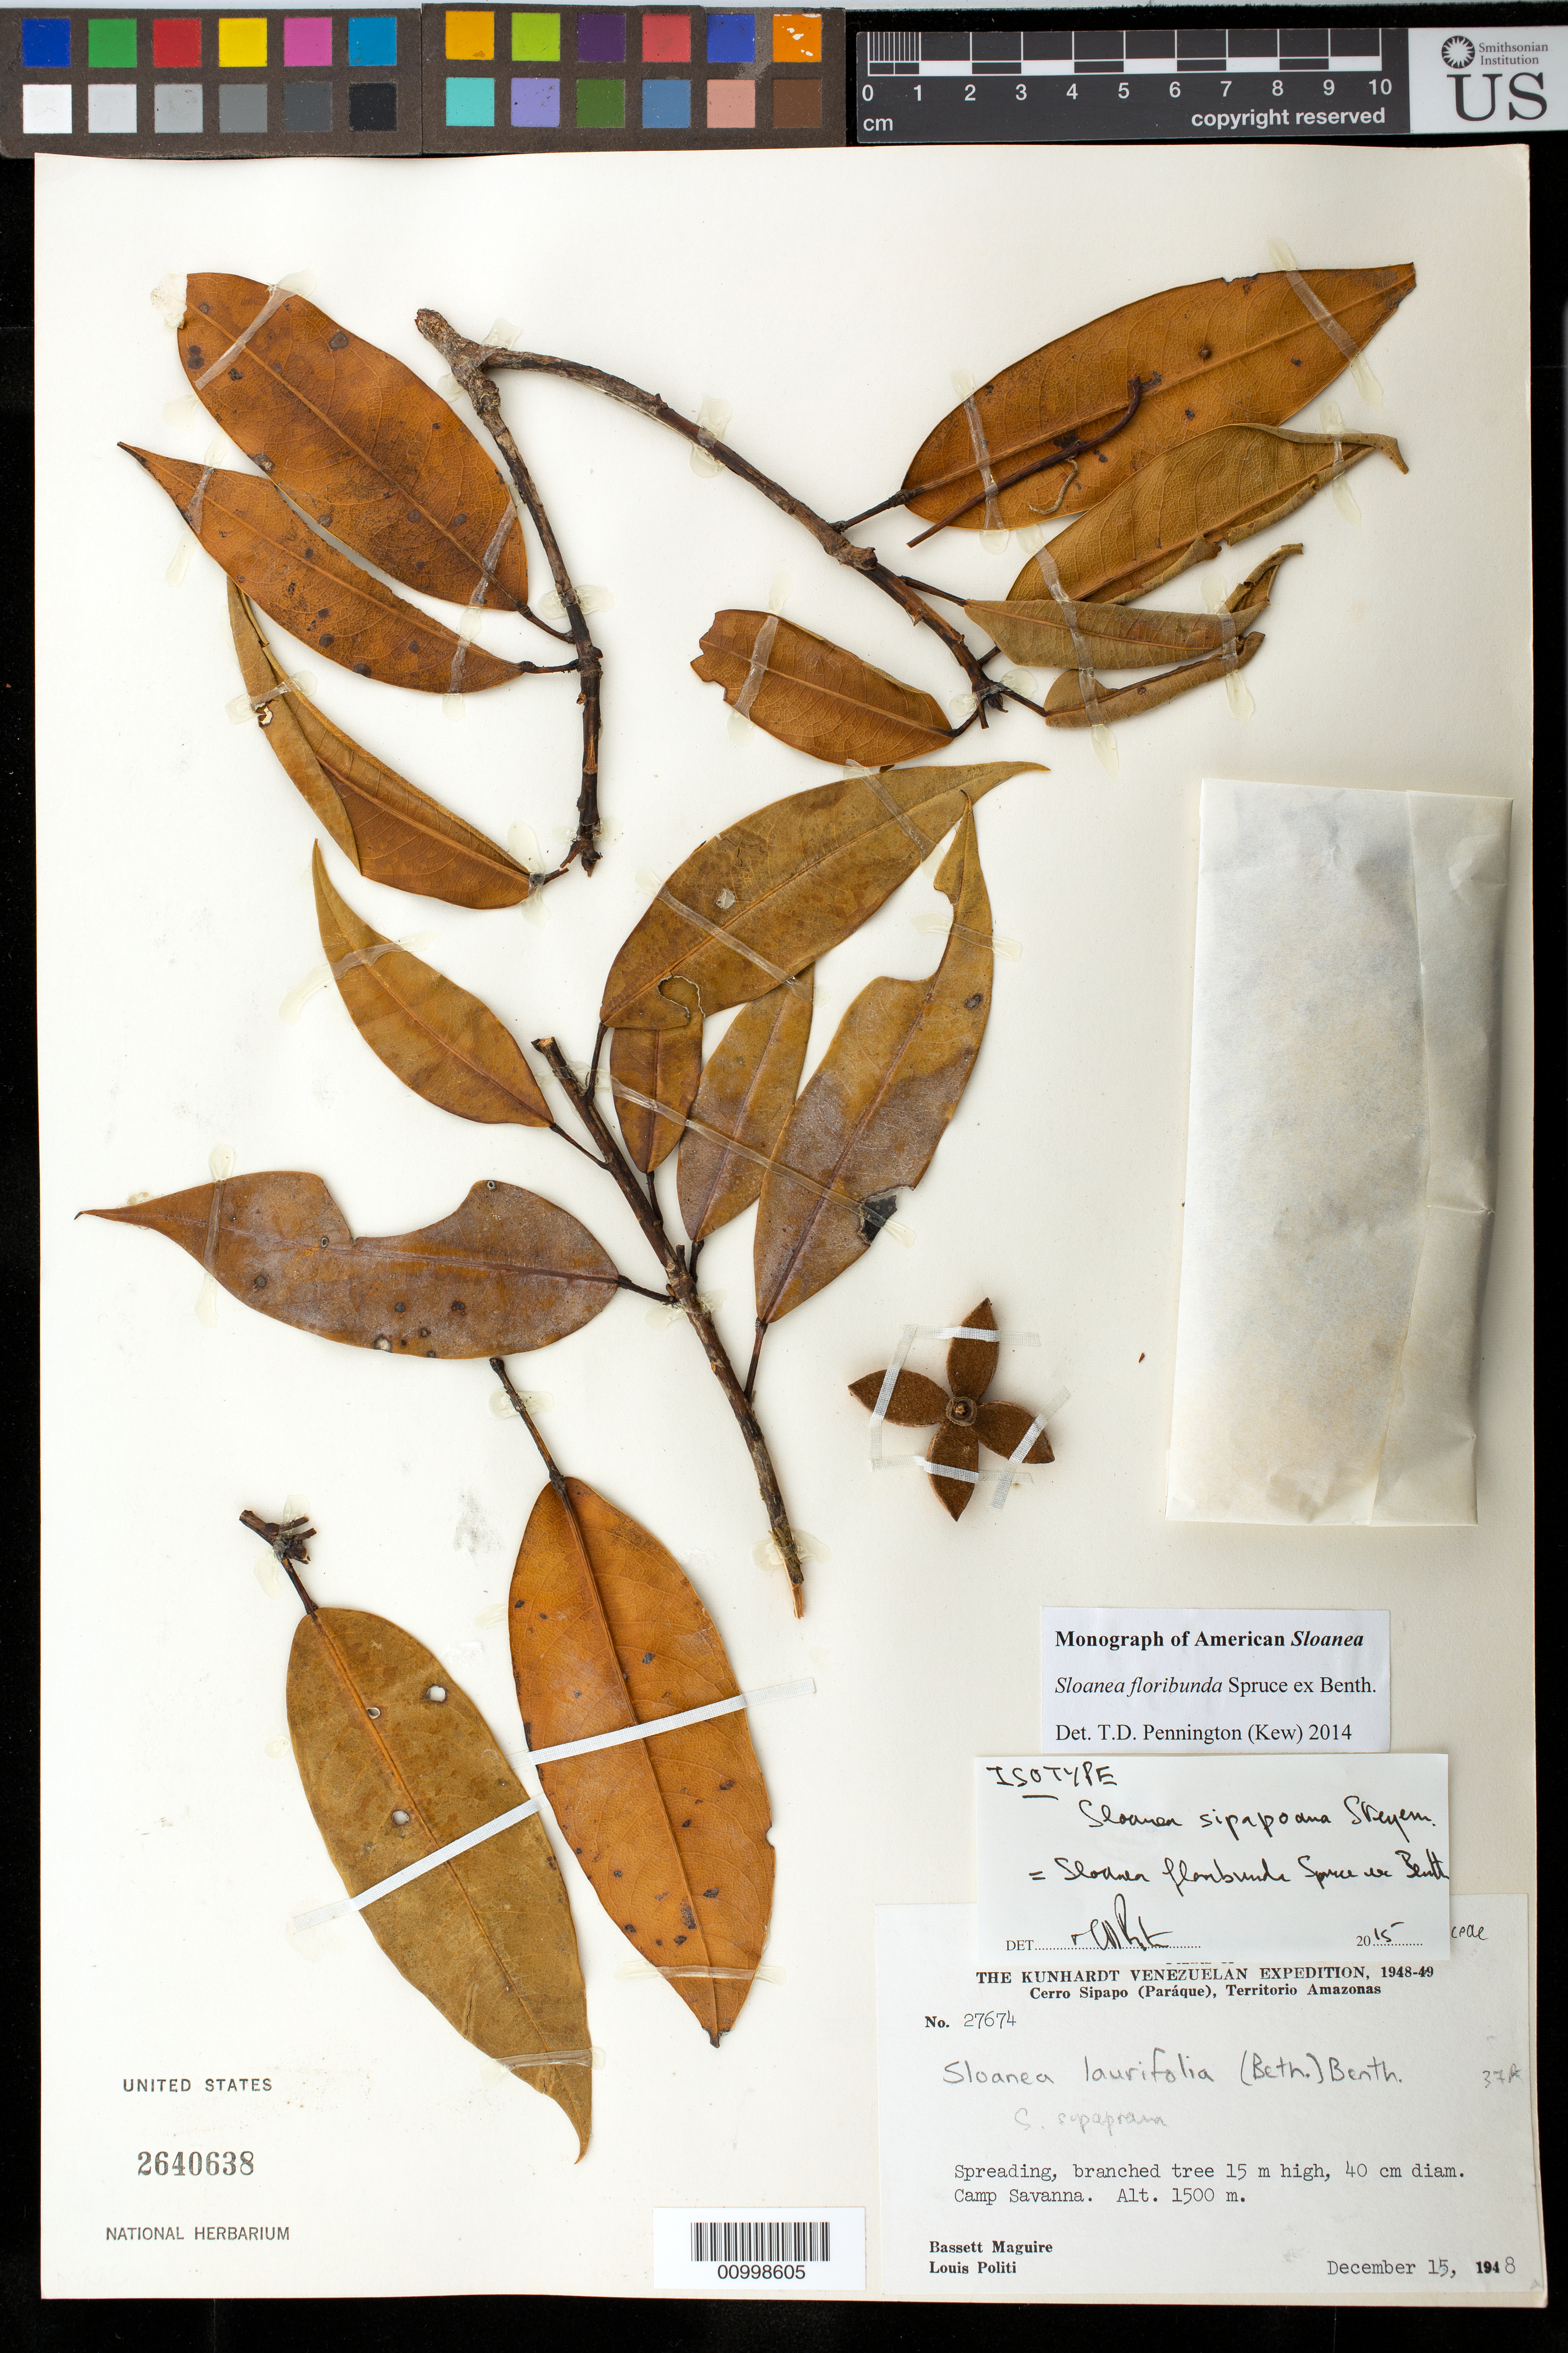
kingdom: Plantae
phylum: Tracheophyta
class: Magnoliopsida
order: Oxalidales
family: Elaeocarpaceae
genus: Sloanea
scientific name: Sloanea sipapoana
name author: Steyerm.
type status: Isotype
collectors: B. Maguire & L. Politi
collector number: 27674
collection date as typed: December 15, 1948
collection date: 1948-12-15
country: Venezuela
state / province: Amazonas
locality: Cerro Sipapo (Paráque), Territorio Amazonas. Camp Savanna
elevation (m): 1500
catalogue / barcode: US 2640638